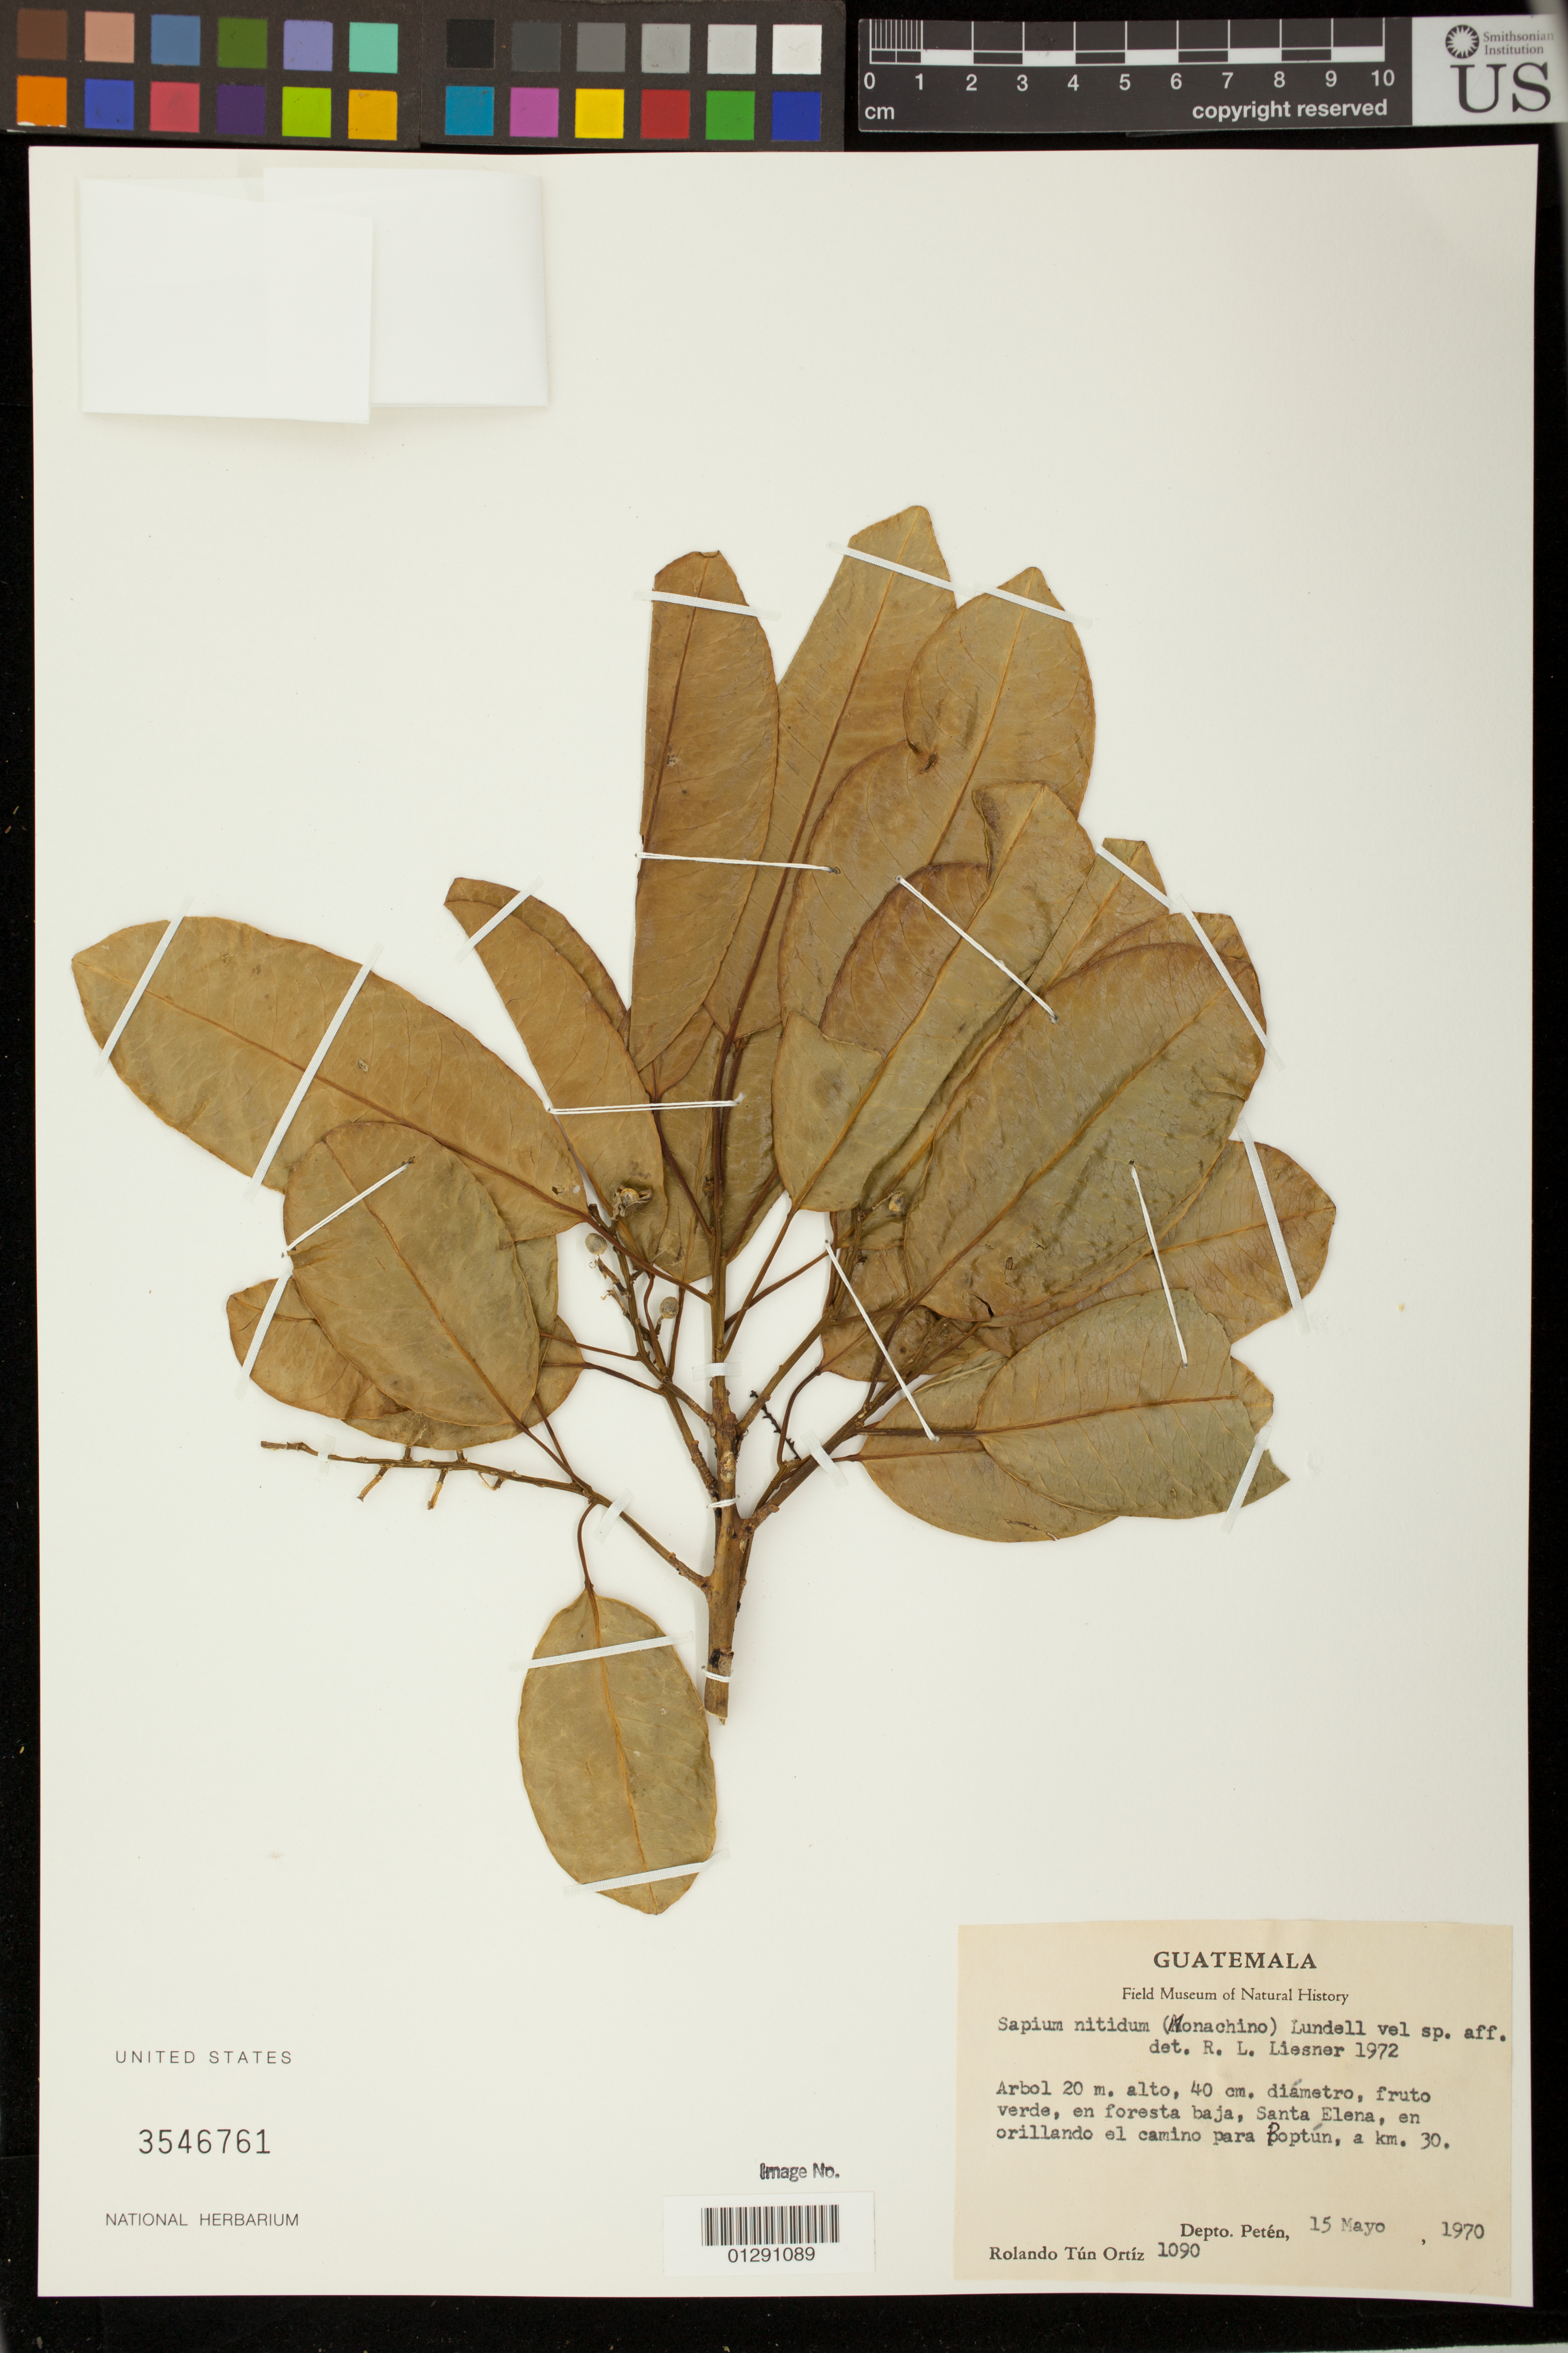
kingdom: Plantae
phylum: Tracheophyta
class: Magnoliopsida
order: Malpighiales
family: Euphorbiaceae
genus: Sapium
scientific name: Sapium nitidum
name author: (Monach.) Lundell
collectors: R. T. Ortíz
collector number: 1090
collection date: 1970-05-15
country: Guatemala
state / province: El Petén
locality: Santa Elena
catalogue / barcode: US 3546761